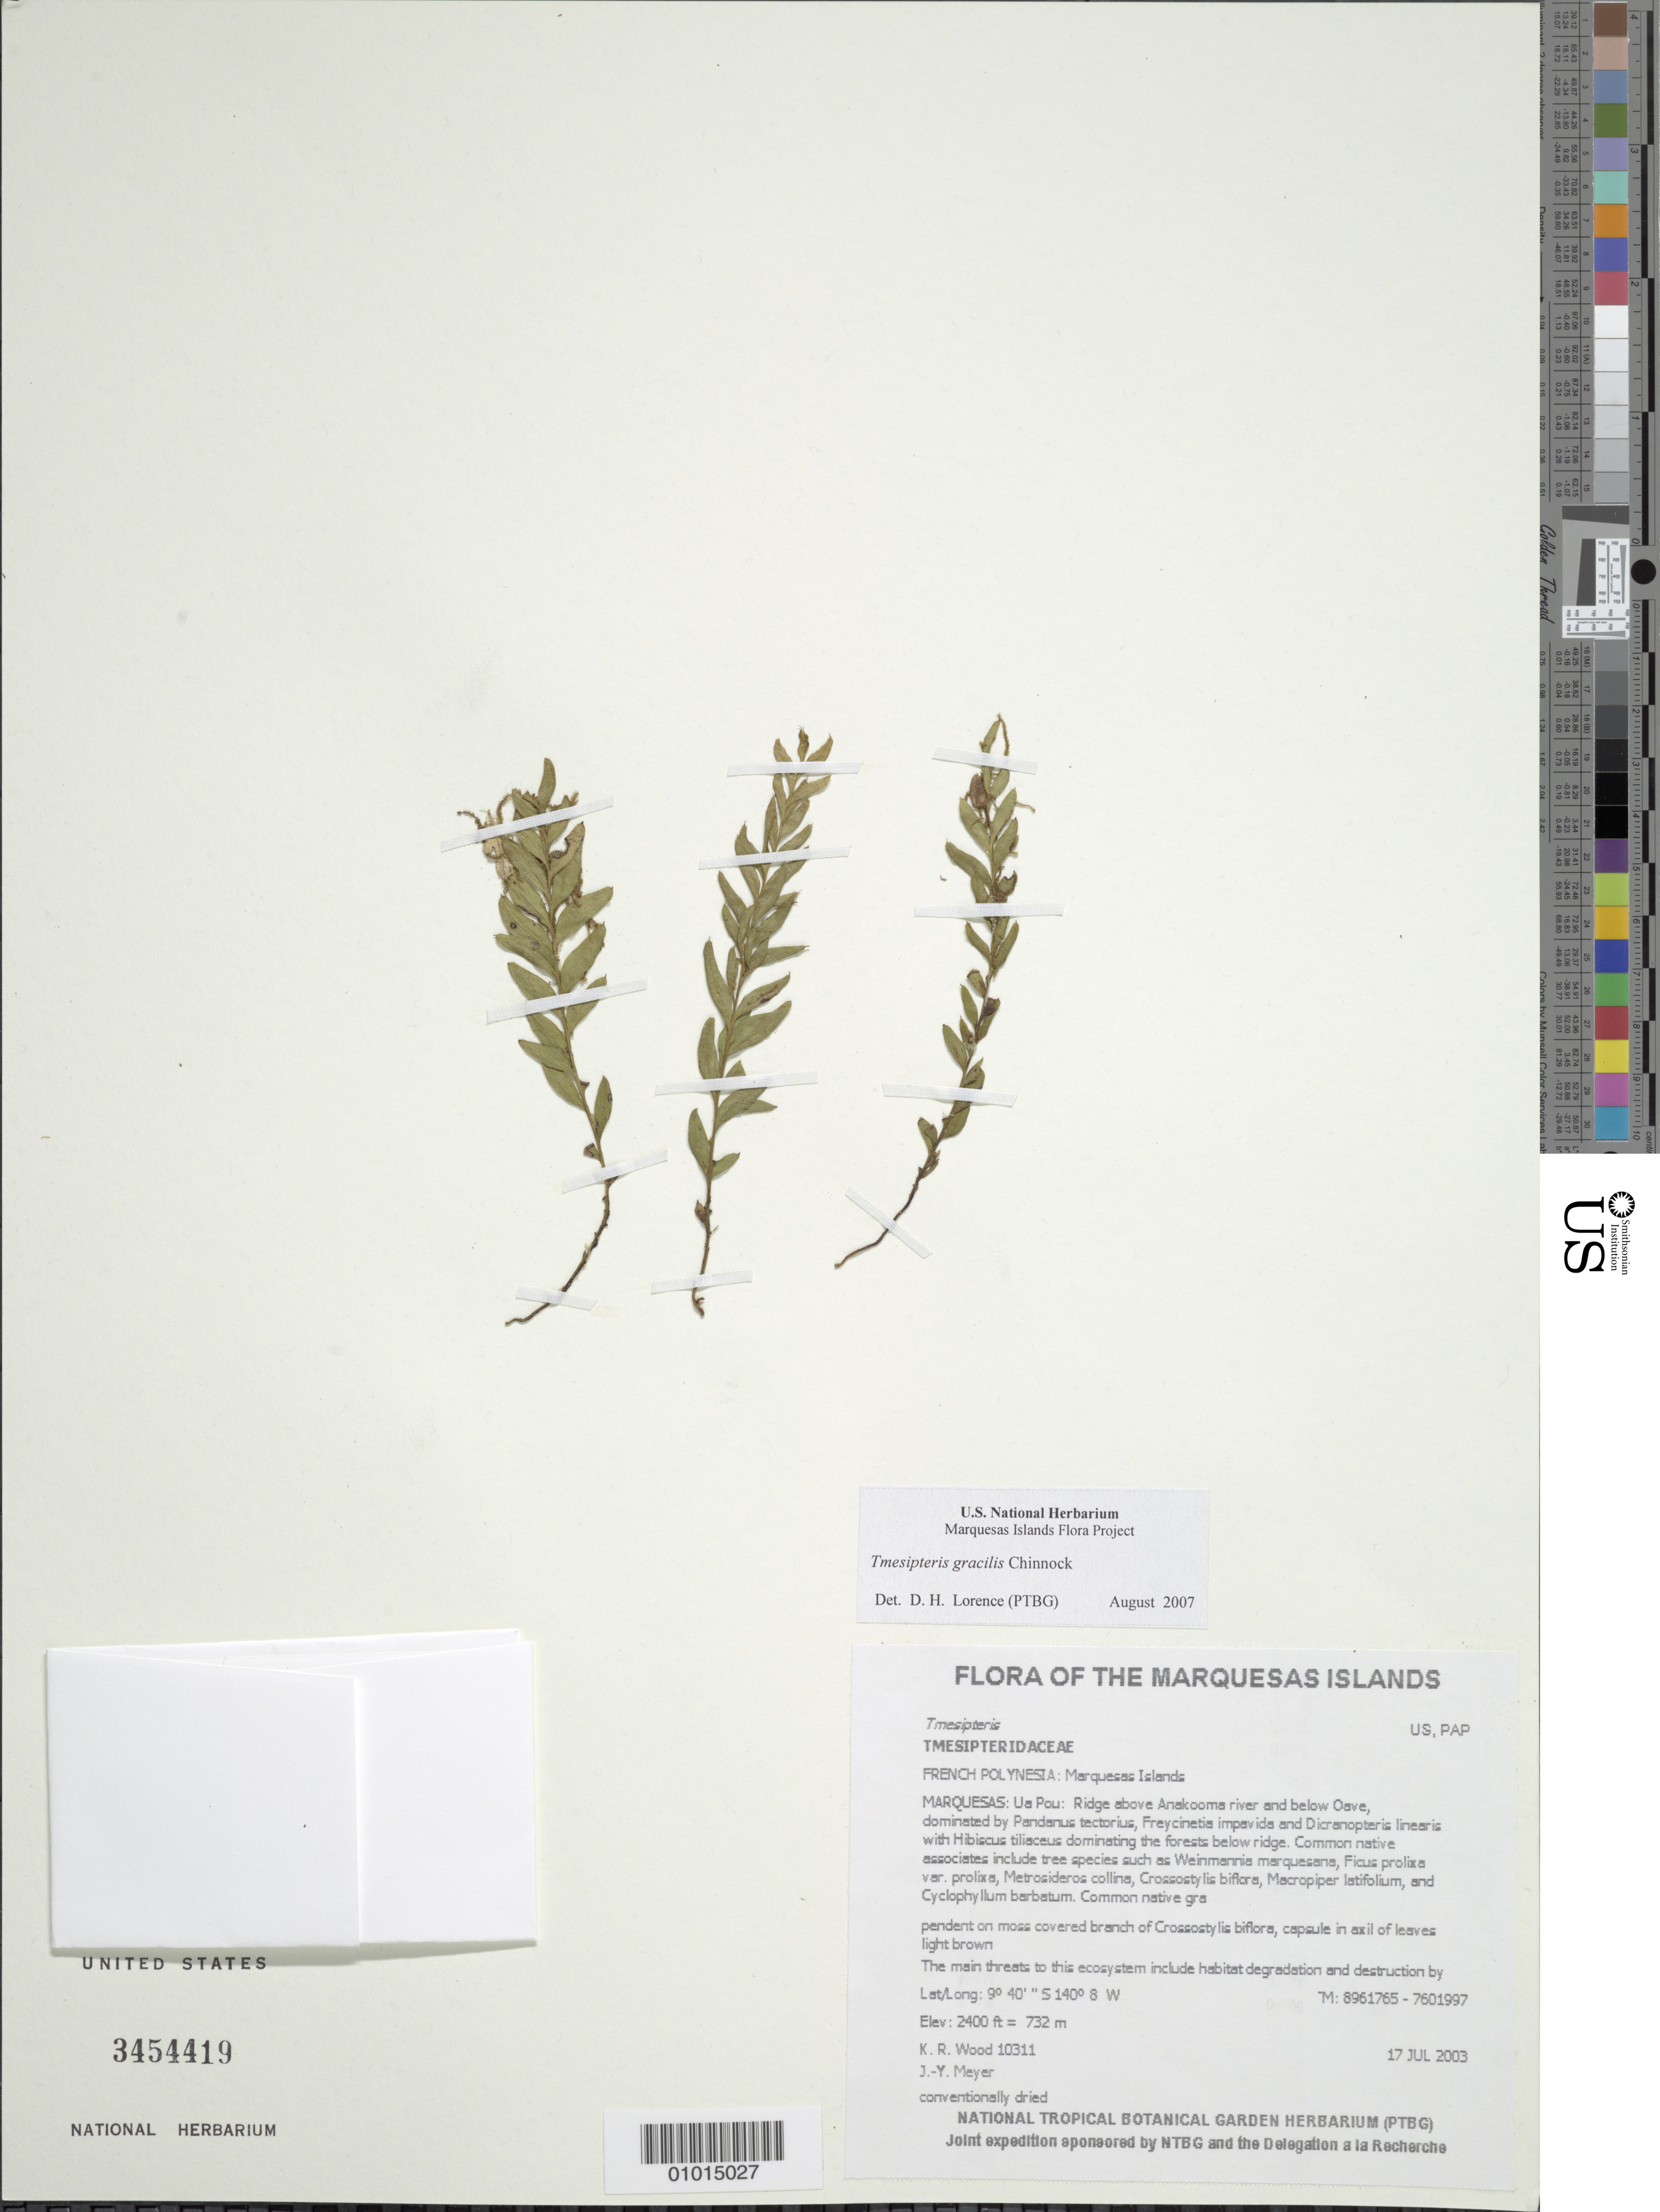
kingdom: Plantae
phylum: Tracheophyta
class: Polypodiopsida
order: Psilotales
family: Psilotaceae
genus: Tmesipteris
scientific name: Tmesipteris gracilis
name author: Chinnock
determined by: Lorence, David H., (PTBG), National Tropical Botanical Garden (UNITED STATES)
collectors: K. R. Wood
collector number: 10311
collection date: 2003-07-17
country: French Polynesia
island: Ua Pou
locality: Ridge above Anakooma river and below Oave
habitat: Dominated by Pandanus tectorius, Freycinetia impavida and Dicranopteris linearis with Hibiscus tiliaceus dominating the forests below ridge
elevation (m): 732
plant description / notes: The main threats to this ecosystem include habitat degradation and destruction by feral pigs, catastrophic extinction through environmental events, predation by rats that eat seeds, competition with non-native plant taxa such as Psidium guajava, Coffea ar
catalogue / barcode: US 3454419